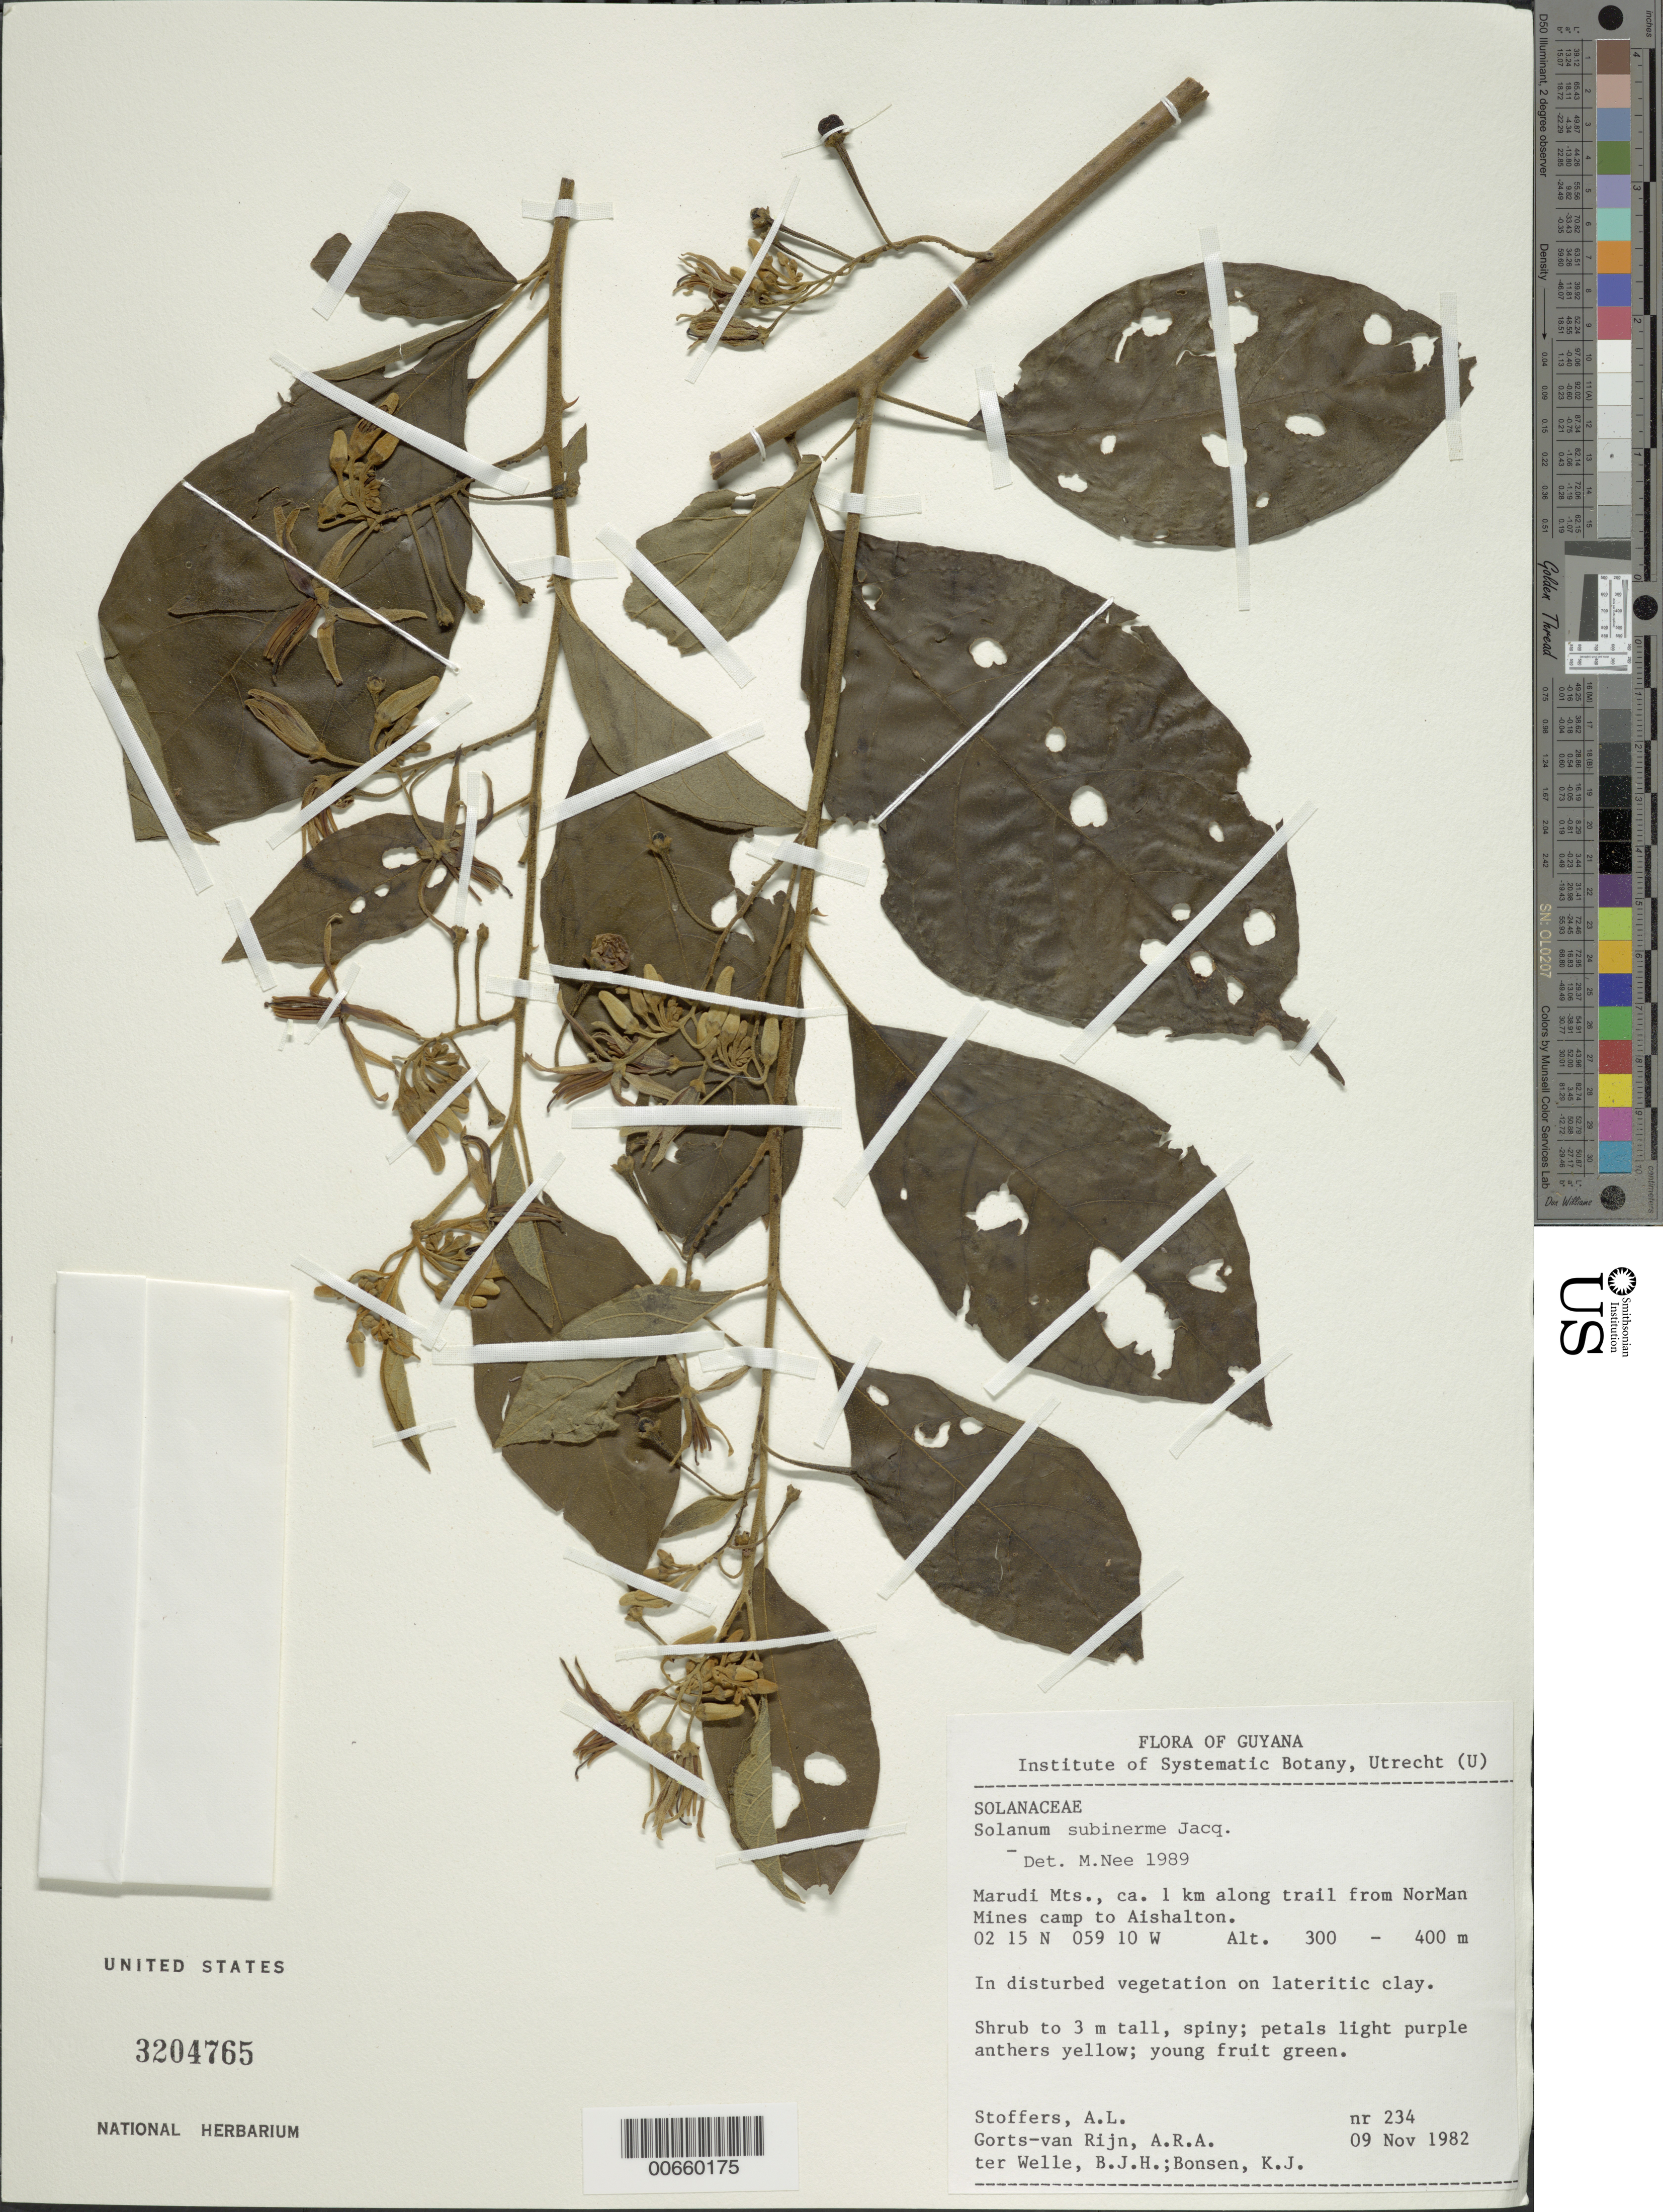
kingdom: Plantae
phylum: Tracheophyta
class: Magnoliopsida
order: Solanales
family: Solanaceae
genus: Solanum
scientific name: Solanum subinerme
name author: Jacq.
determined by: Nee, Michael H.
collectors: A. Stoffers, A. .R. A. Görts-van Rijn, G. Mann & K. Bonsen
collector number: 234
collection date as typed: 11 Nov 1982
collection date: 1982-11-11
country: Guyana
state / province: U. Takutu-U. Essequibo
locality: Marudi Mts., ca. 1 km along trail from NorMan Mines camp to Aishalton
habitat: Disturbed vegetation on lateritic clay.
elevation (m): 300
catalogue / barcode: US 3204765